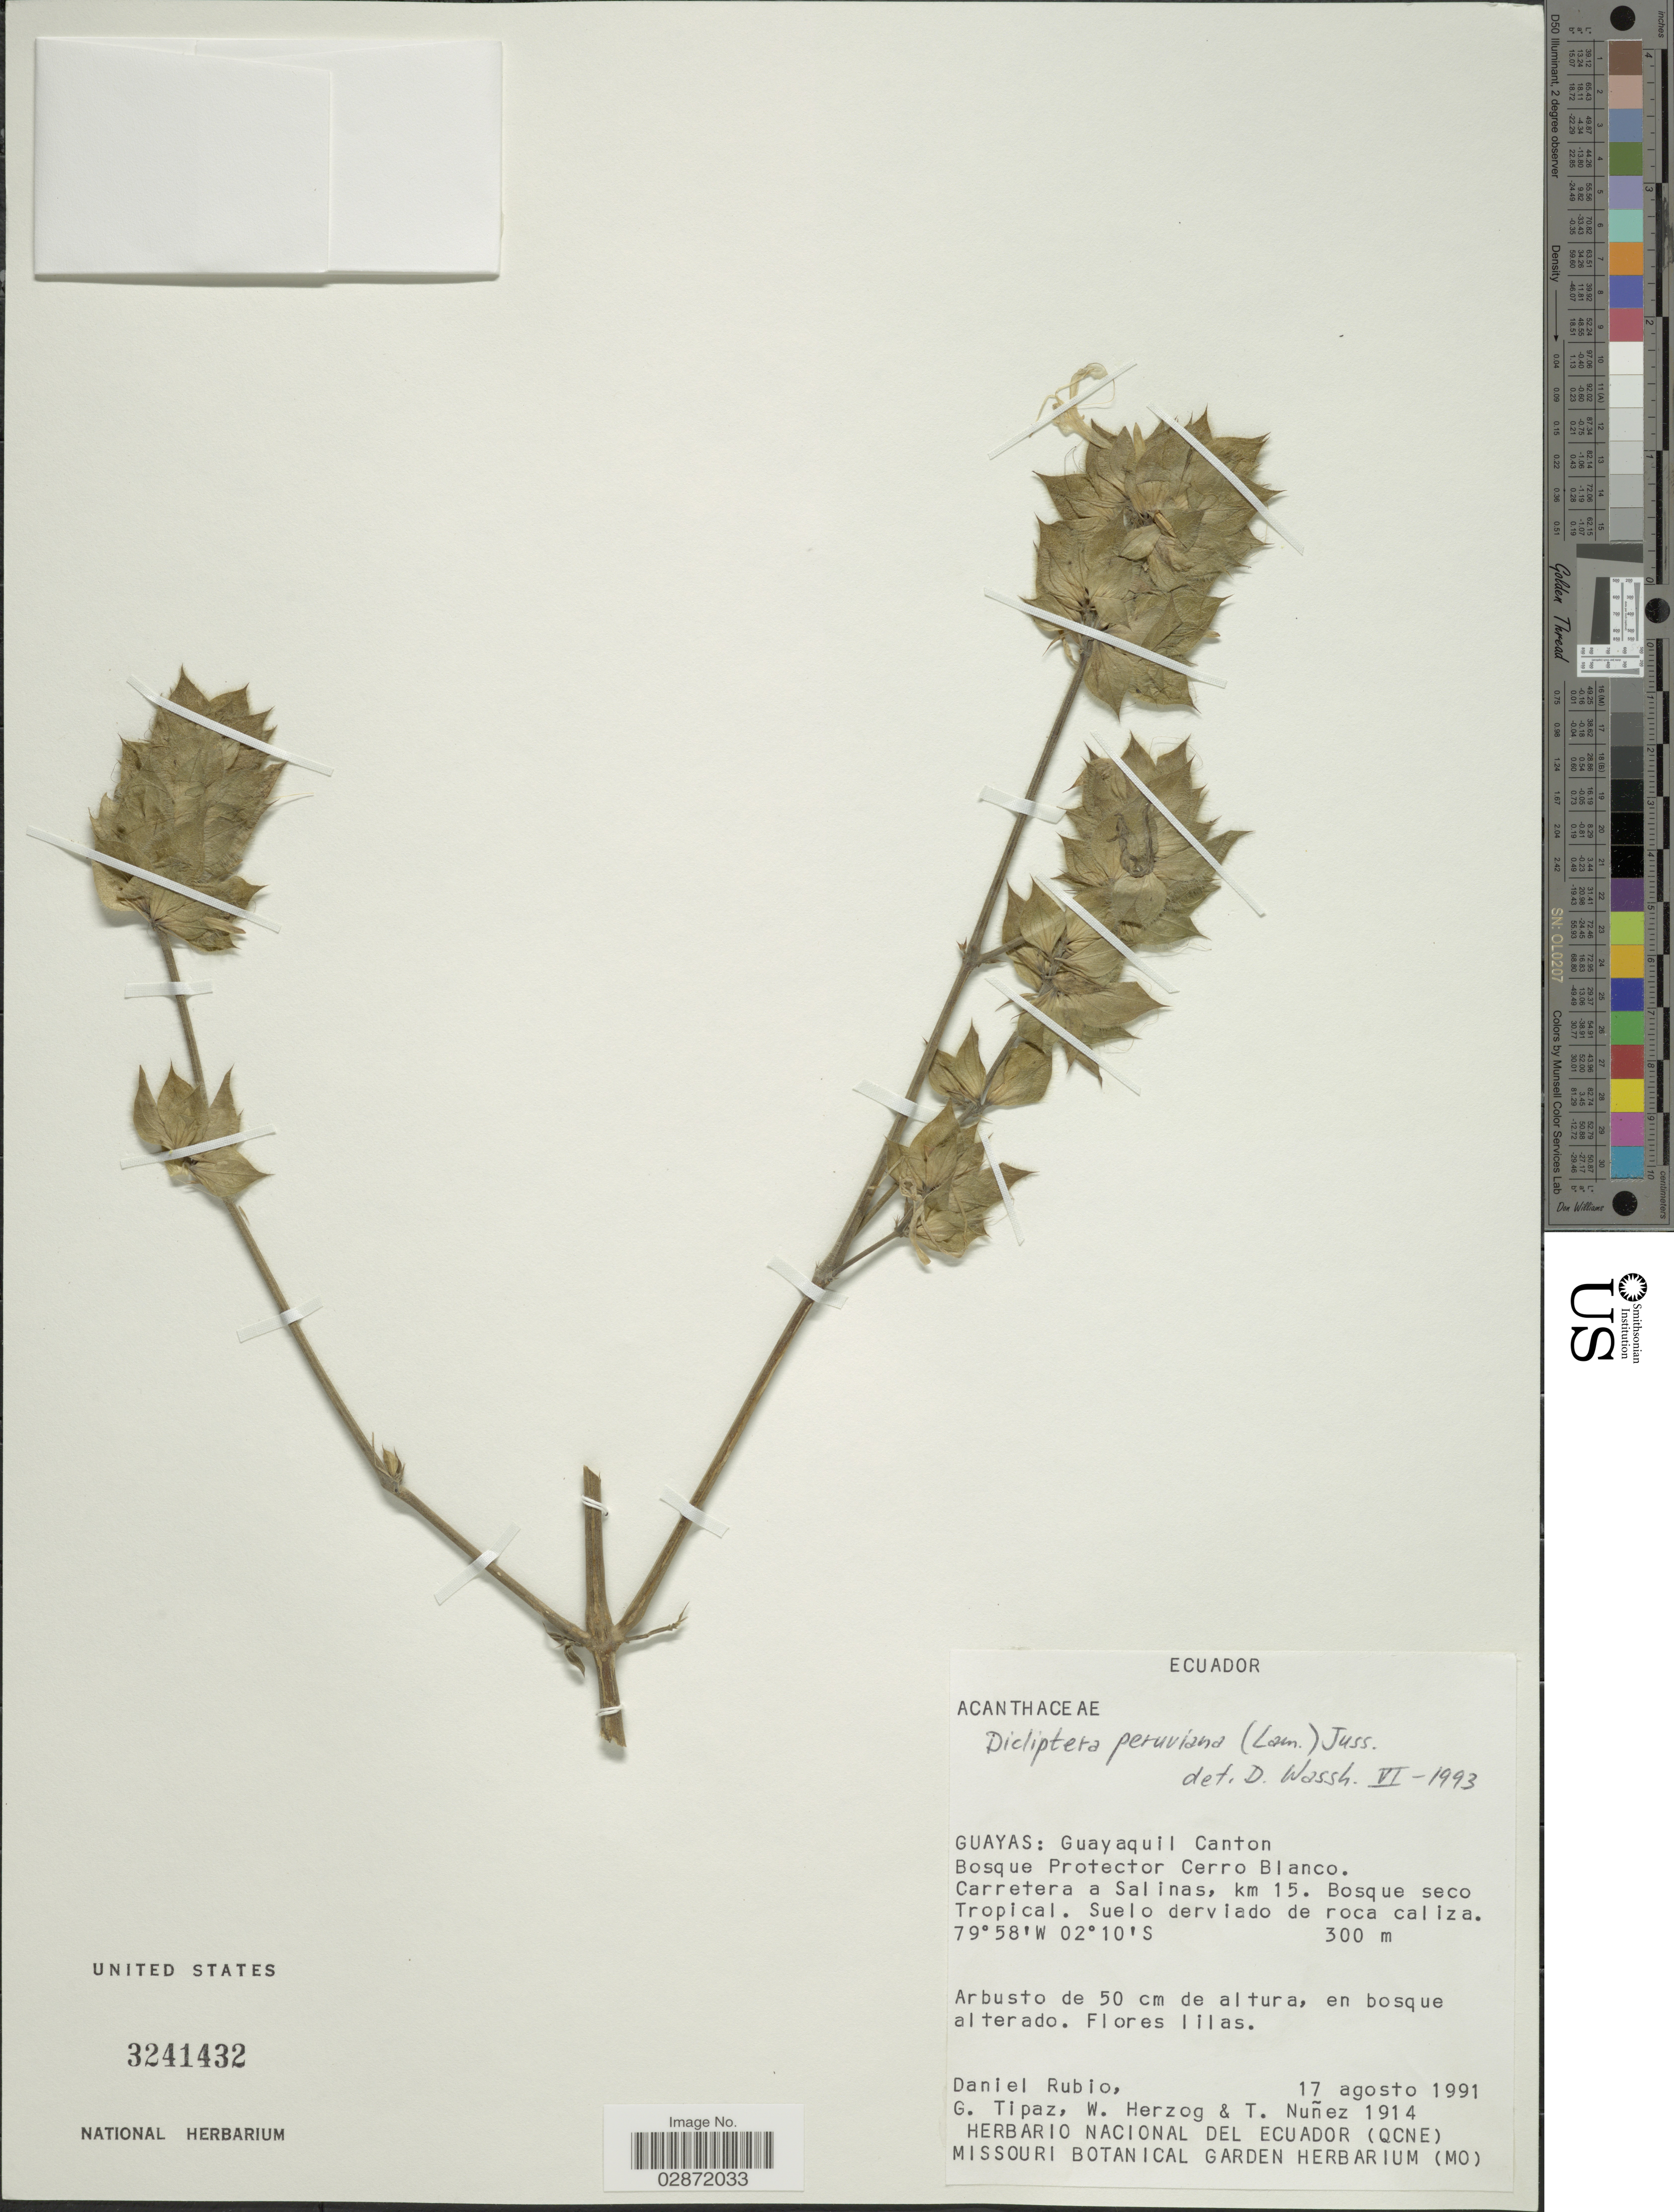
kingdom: Plantae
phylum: Tracheophyta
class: Magnoliopsida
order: Lamiales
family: Acanthaceae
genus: Dicliptera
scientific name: Dicliptera peruviana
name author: (Ruiz & Pav.) Juss.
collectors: D. Rubio, G. Tipaz, W. Herzog & T. Núñez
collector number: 1914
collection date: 1991-08-17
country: Ecuador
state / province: Guayas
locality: Guayaquil Canton. Bosque Protector Cerro Blanco. Carretera a Salinas, km 15. Bosque seco Tropical.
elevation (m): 300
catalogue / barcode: US 3241432